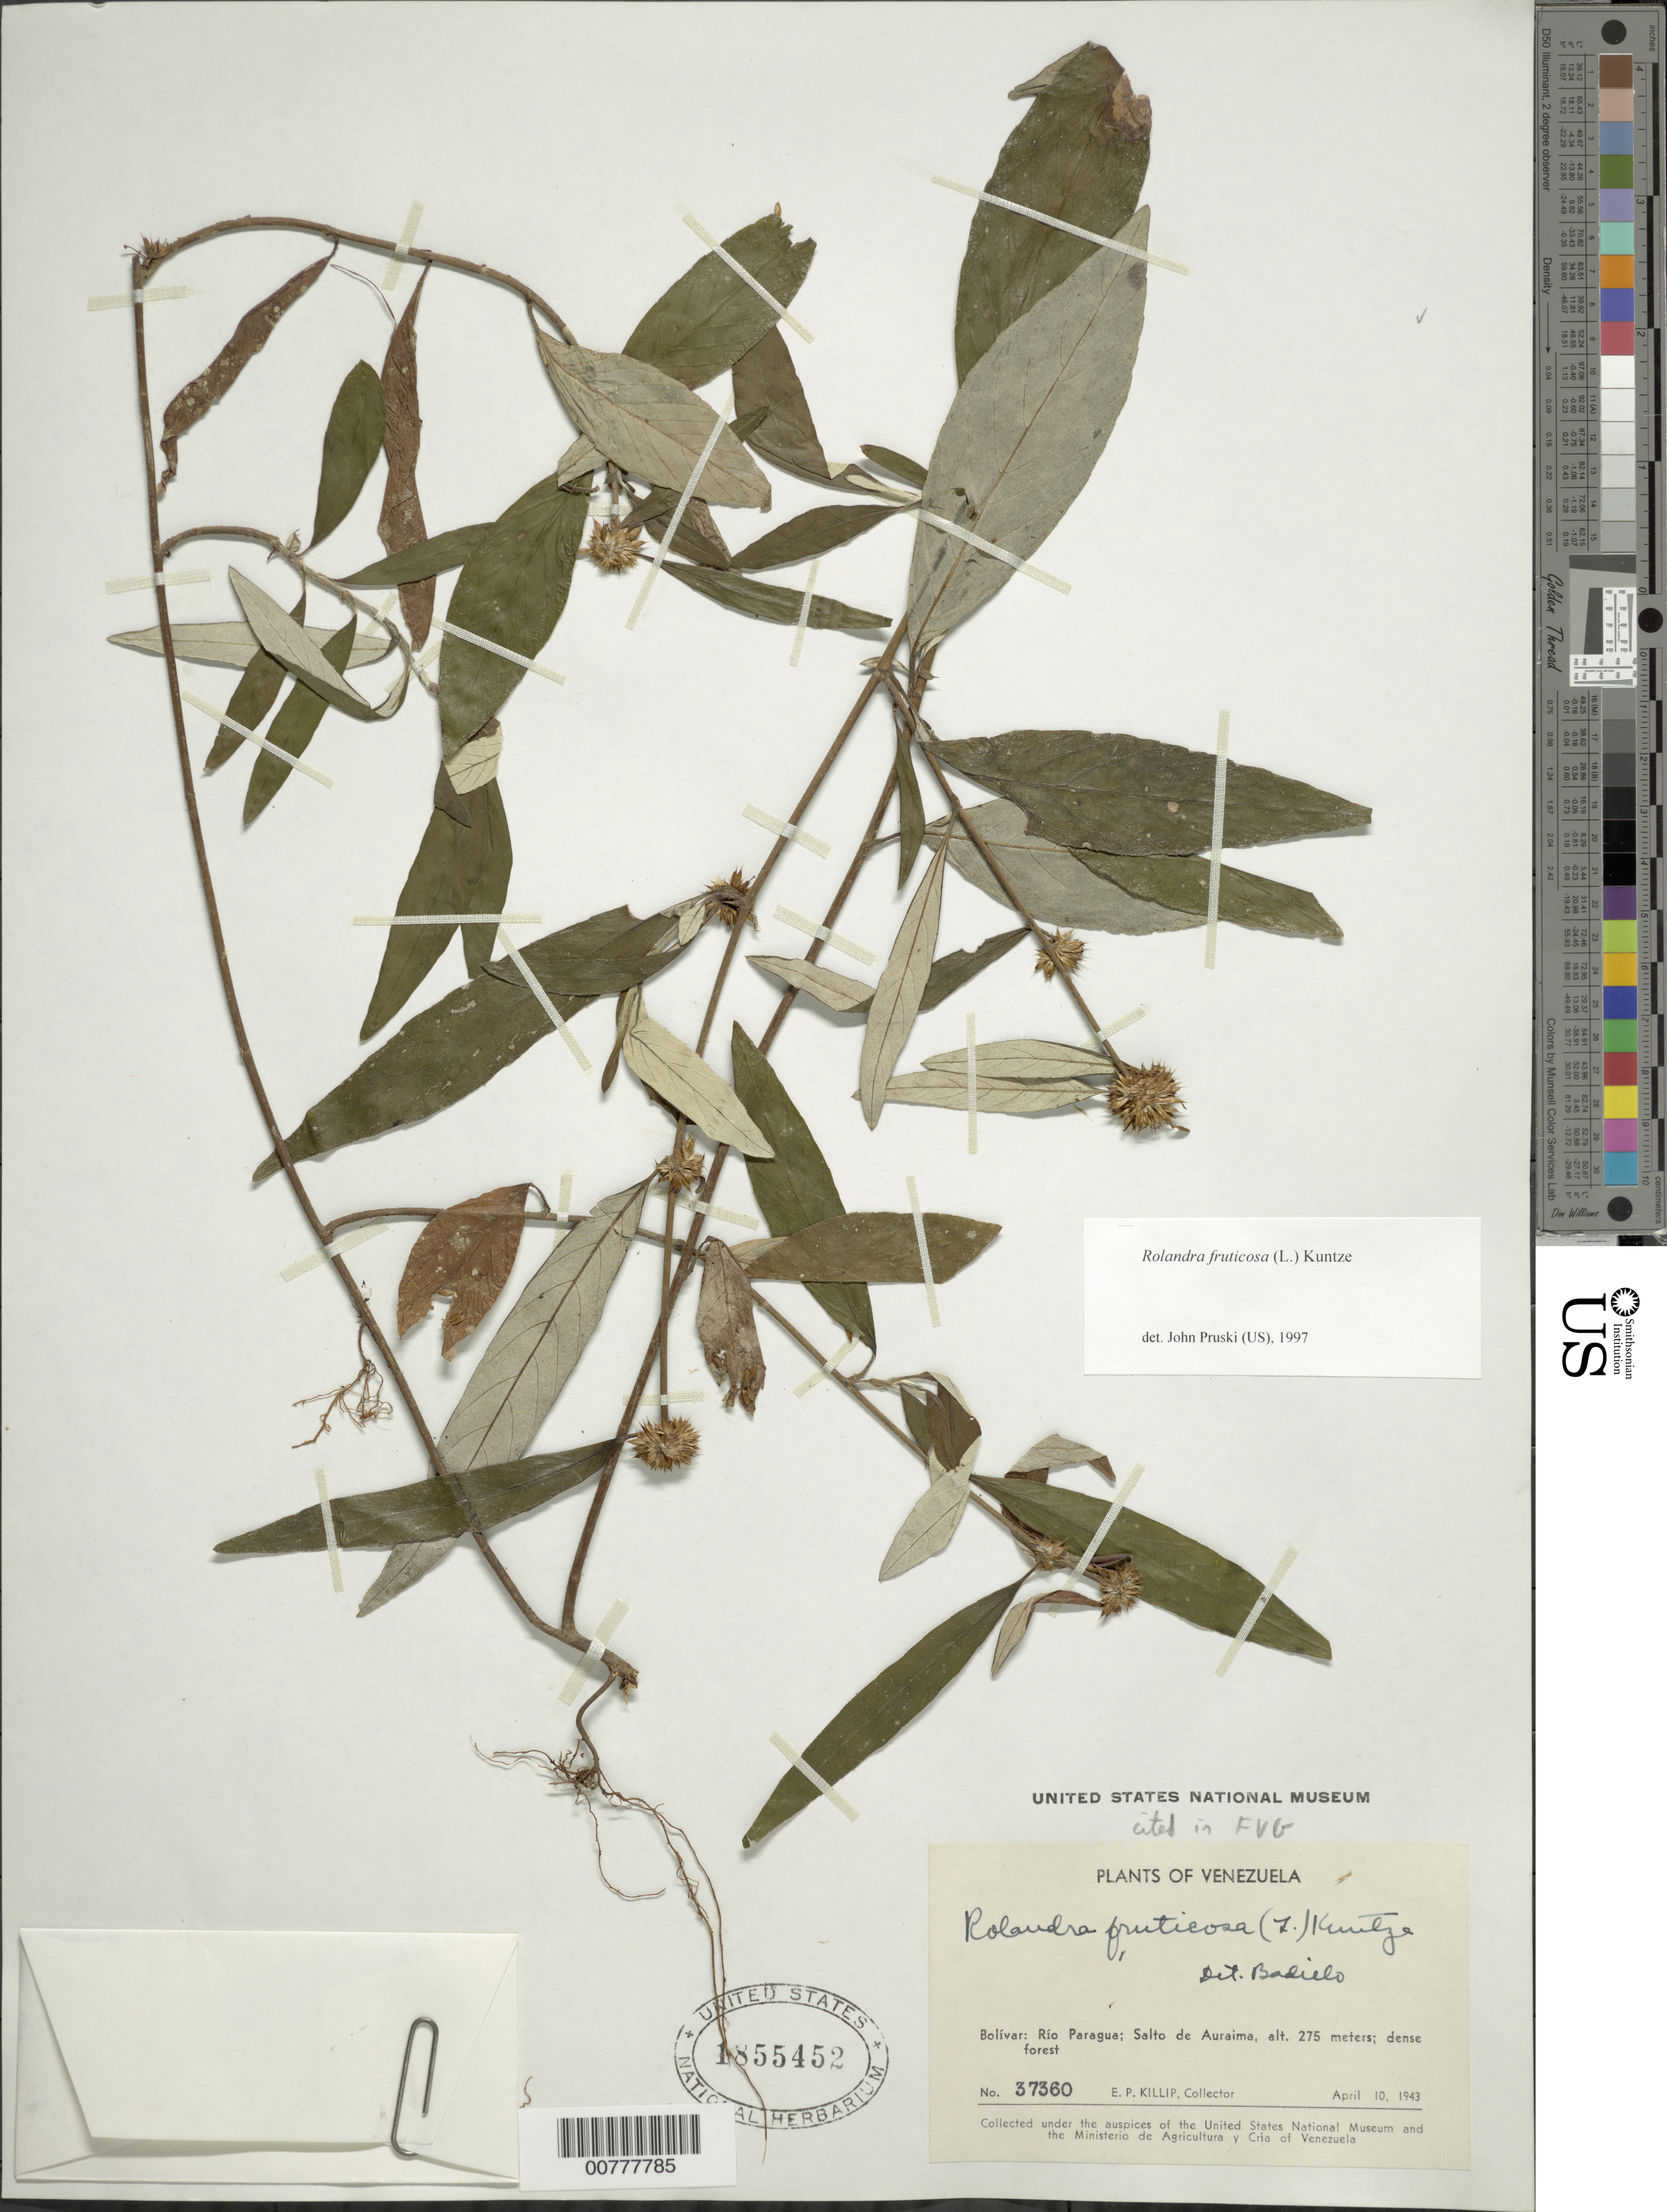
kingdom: Plantae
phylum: Tracheophyta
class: Magnoliopsida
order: Asterales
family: Asteraceae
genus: Rolandra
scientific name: Rolandra fruticosa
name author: (L.) Kuntze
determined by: Pruski, J. F.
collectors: E. P. Killip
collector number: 37360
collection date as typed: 10-Apr-43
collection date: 1943-04-10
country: Venezuela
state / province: Bolívar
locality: Salto de Auraima, Río Paragua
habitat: Dense forest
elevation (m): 275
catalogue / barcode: US 1855452